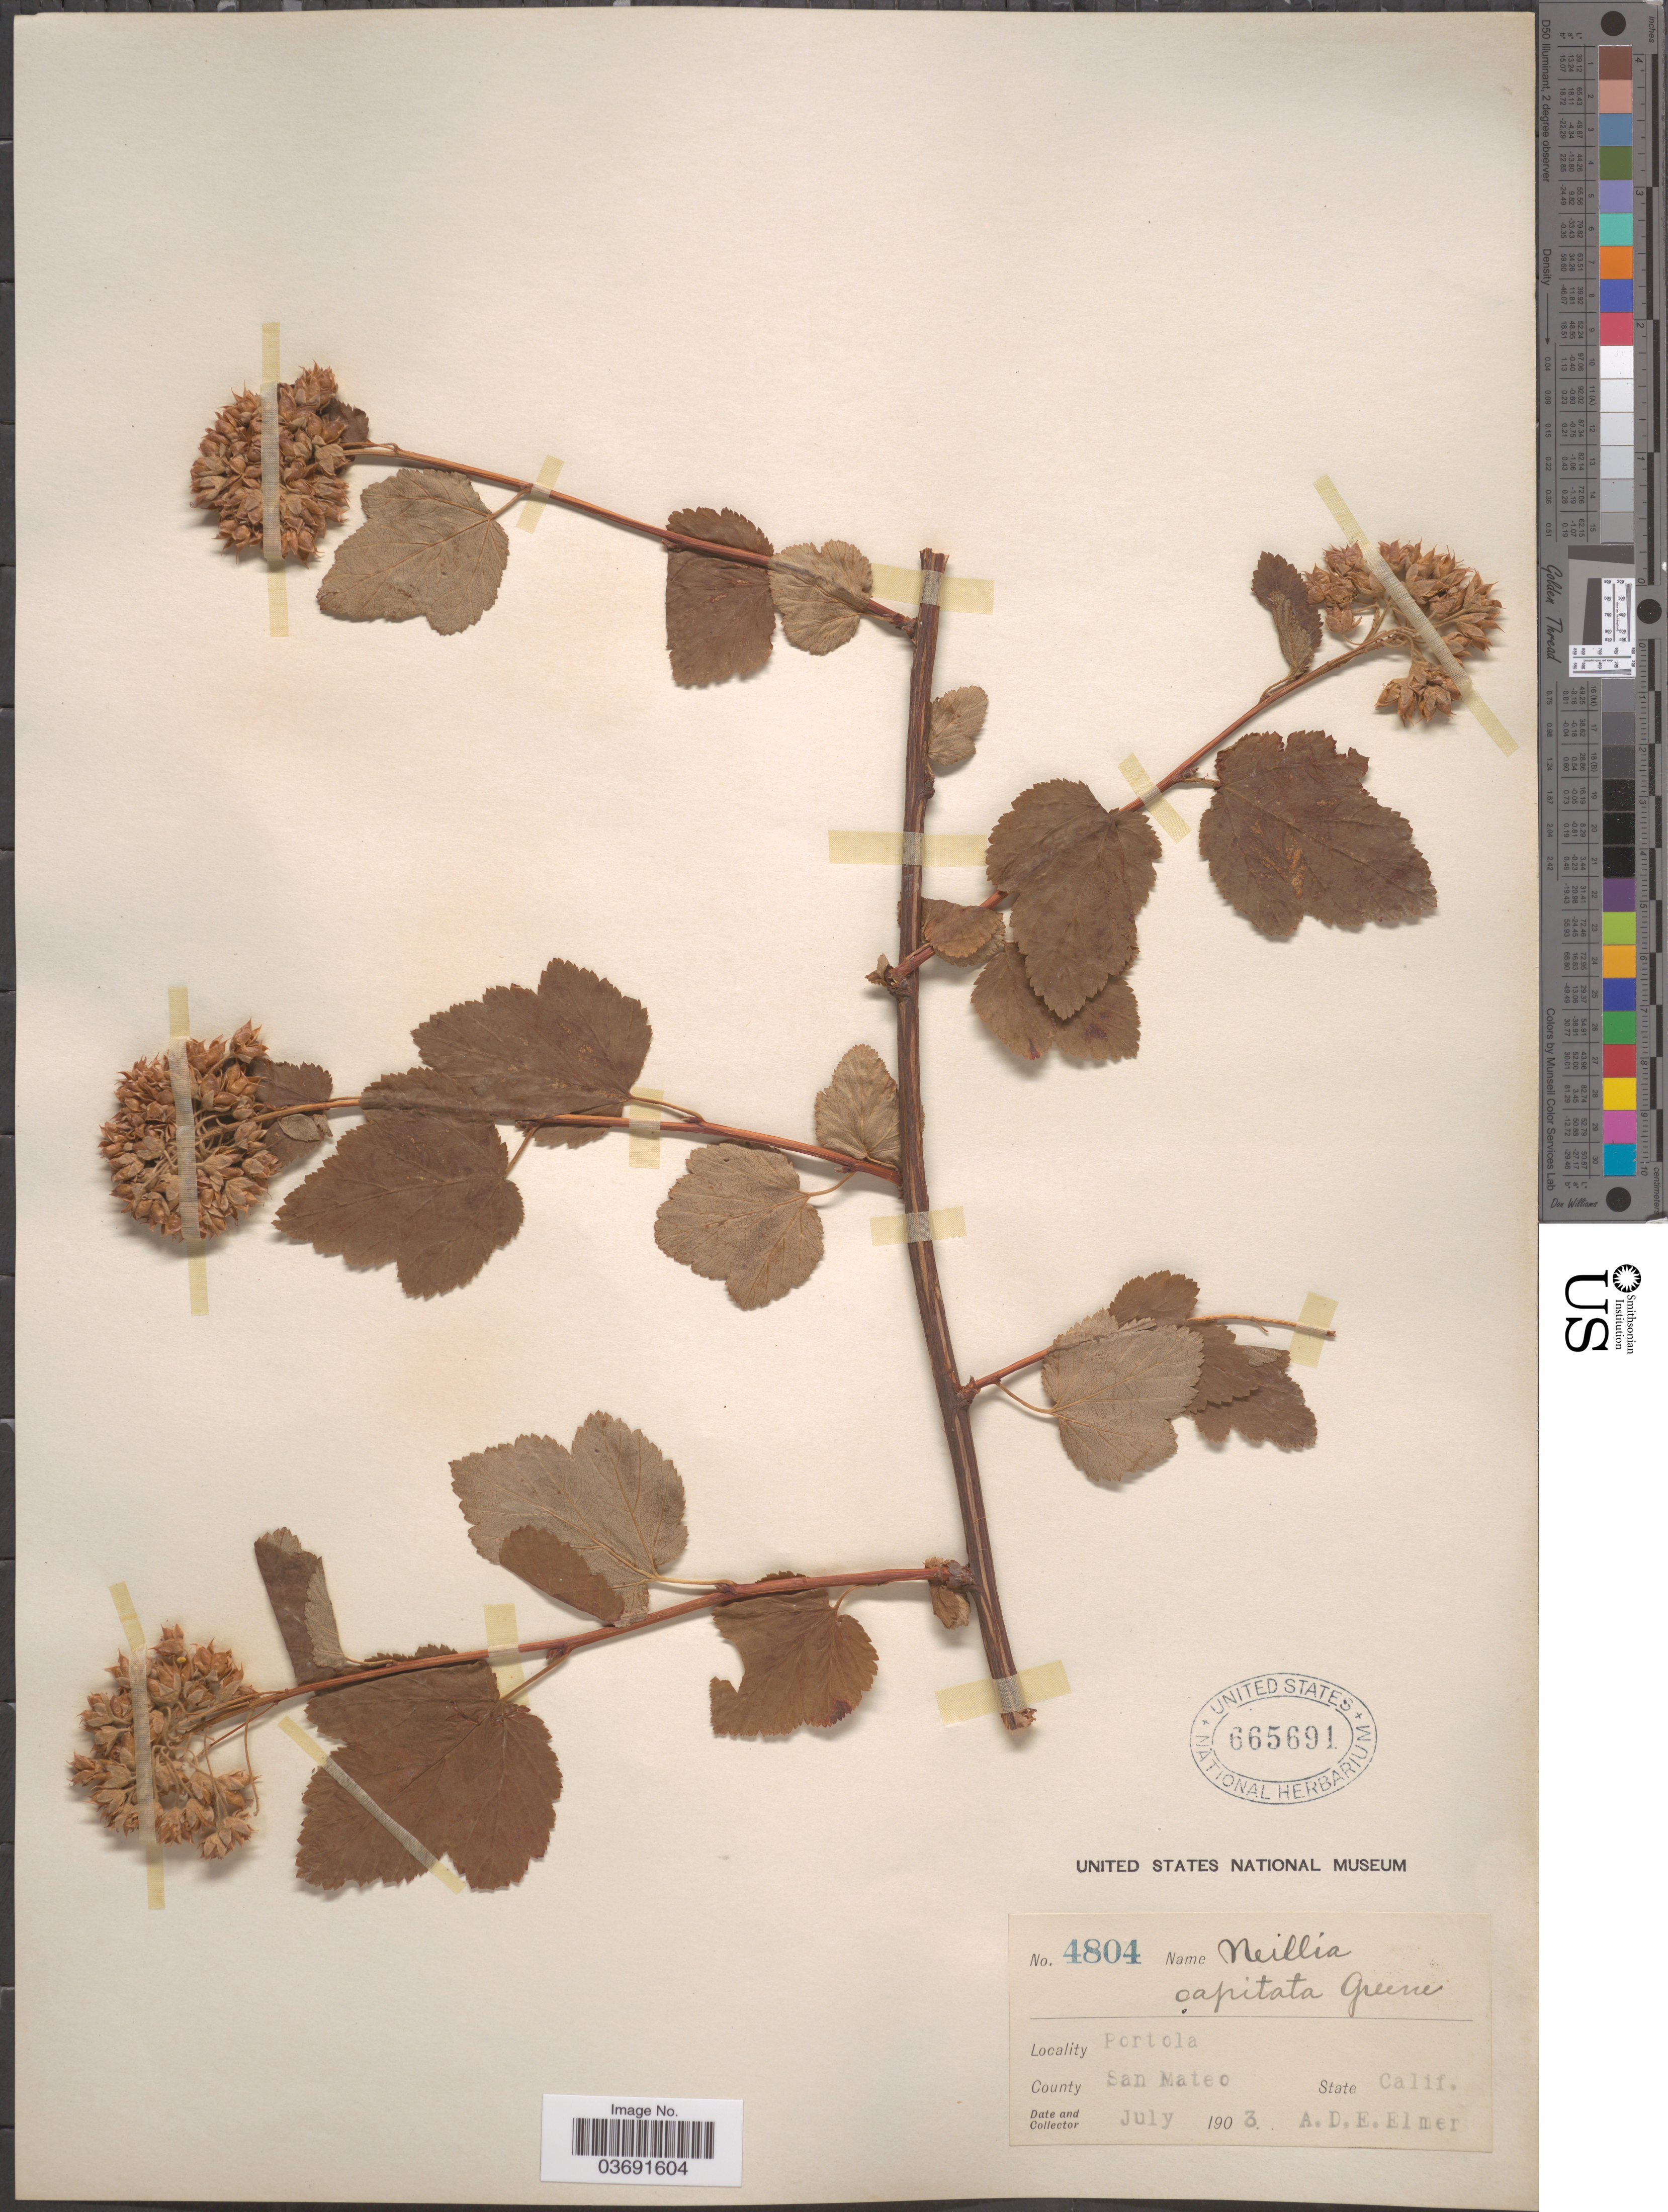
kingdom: Plantae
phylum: Tracheophyta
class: Magnoliopsida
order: Rosales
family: Rosaceae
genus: Physocarpus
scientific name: Physocarpus capitatus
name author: (Pursh) Kuntze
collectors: A. D. E. Elmer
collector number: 4804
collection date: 1903-07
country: United States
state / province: California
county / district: San Mateo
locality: Portola. County San Mateo.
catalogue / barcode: US 665691